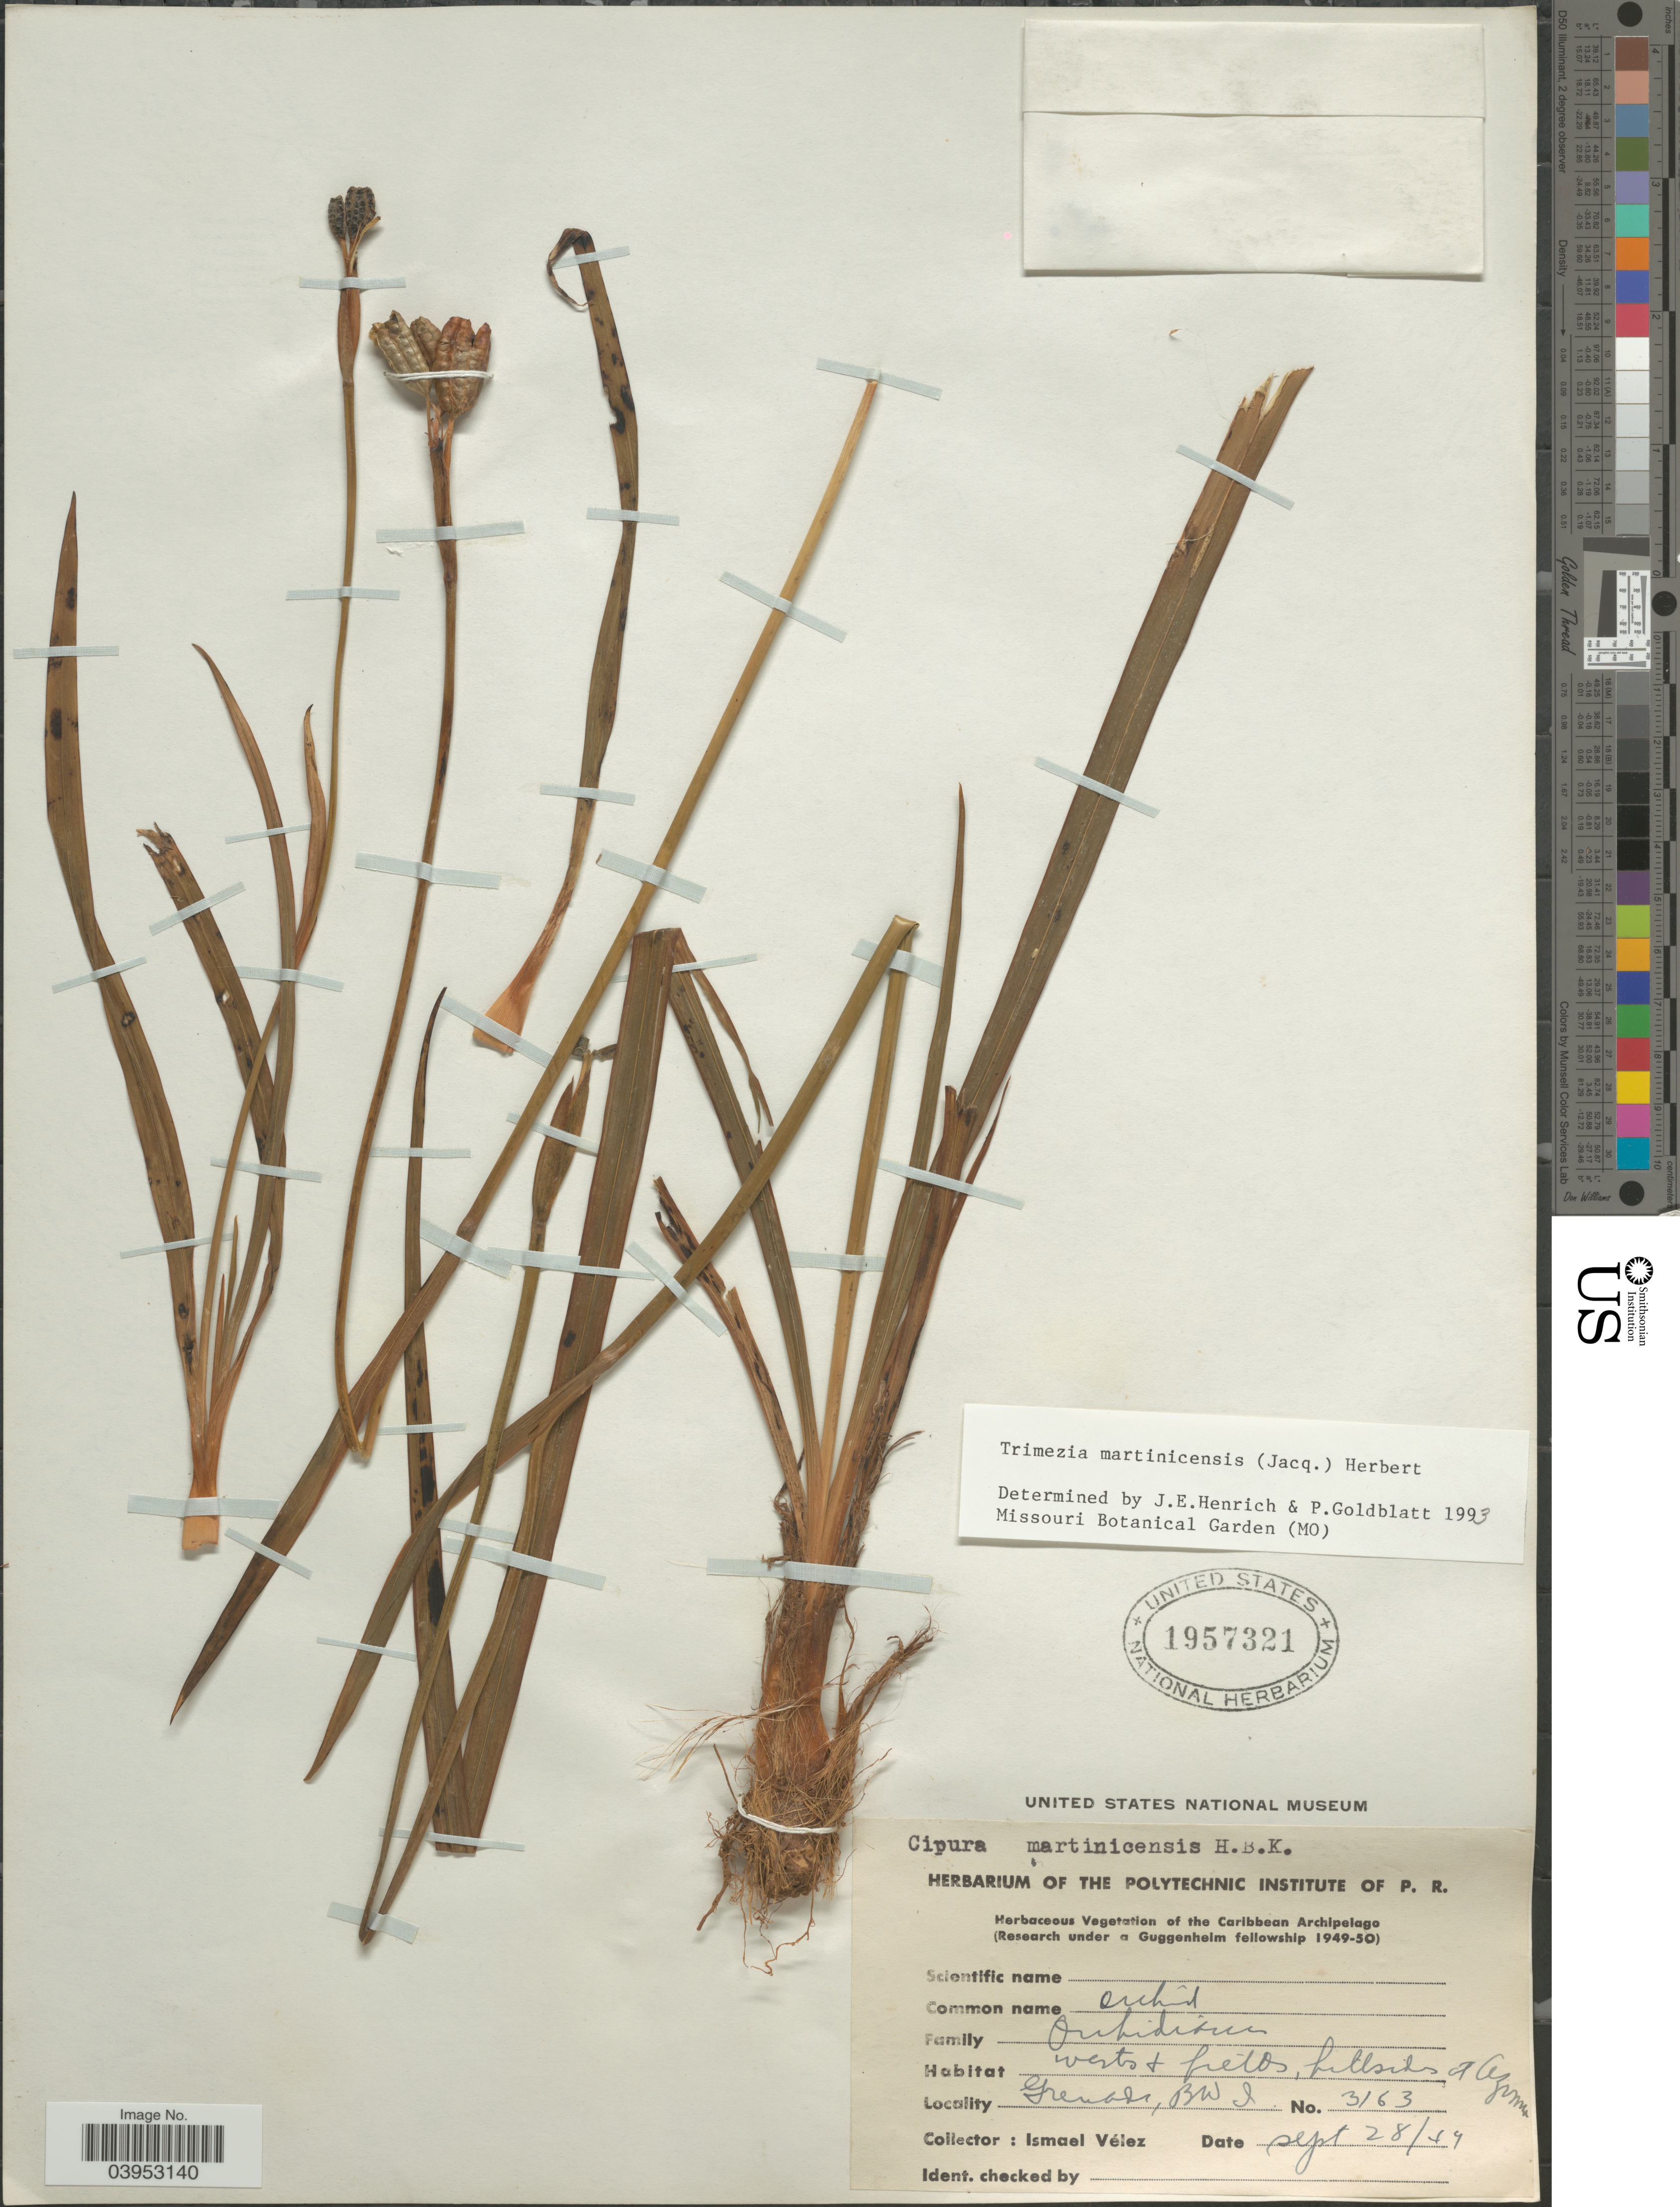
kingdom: Plantae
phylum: Tracheophyta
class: Liliopsida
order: Asparagales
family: Iridaceae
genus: Trimezia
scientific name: Trimezia martinicensis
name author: (Jacq.) Herb.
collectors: I. Vélez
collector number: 3163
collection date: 1949-09-28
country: Grenada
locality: BWI.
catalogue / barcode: US 1957321